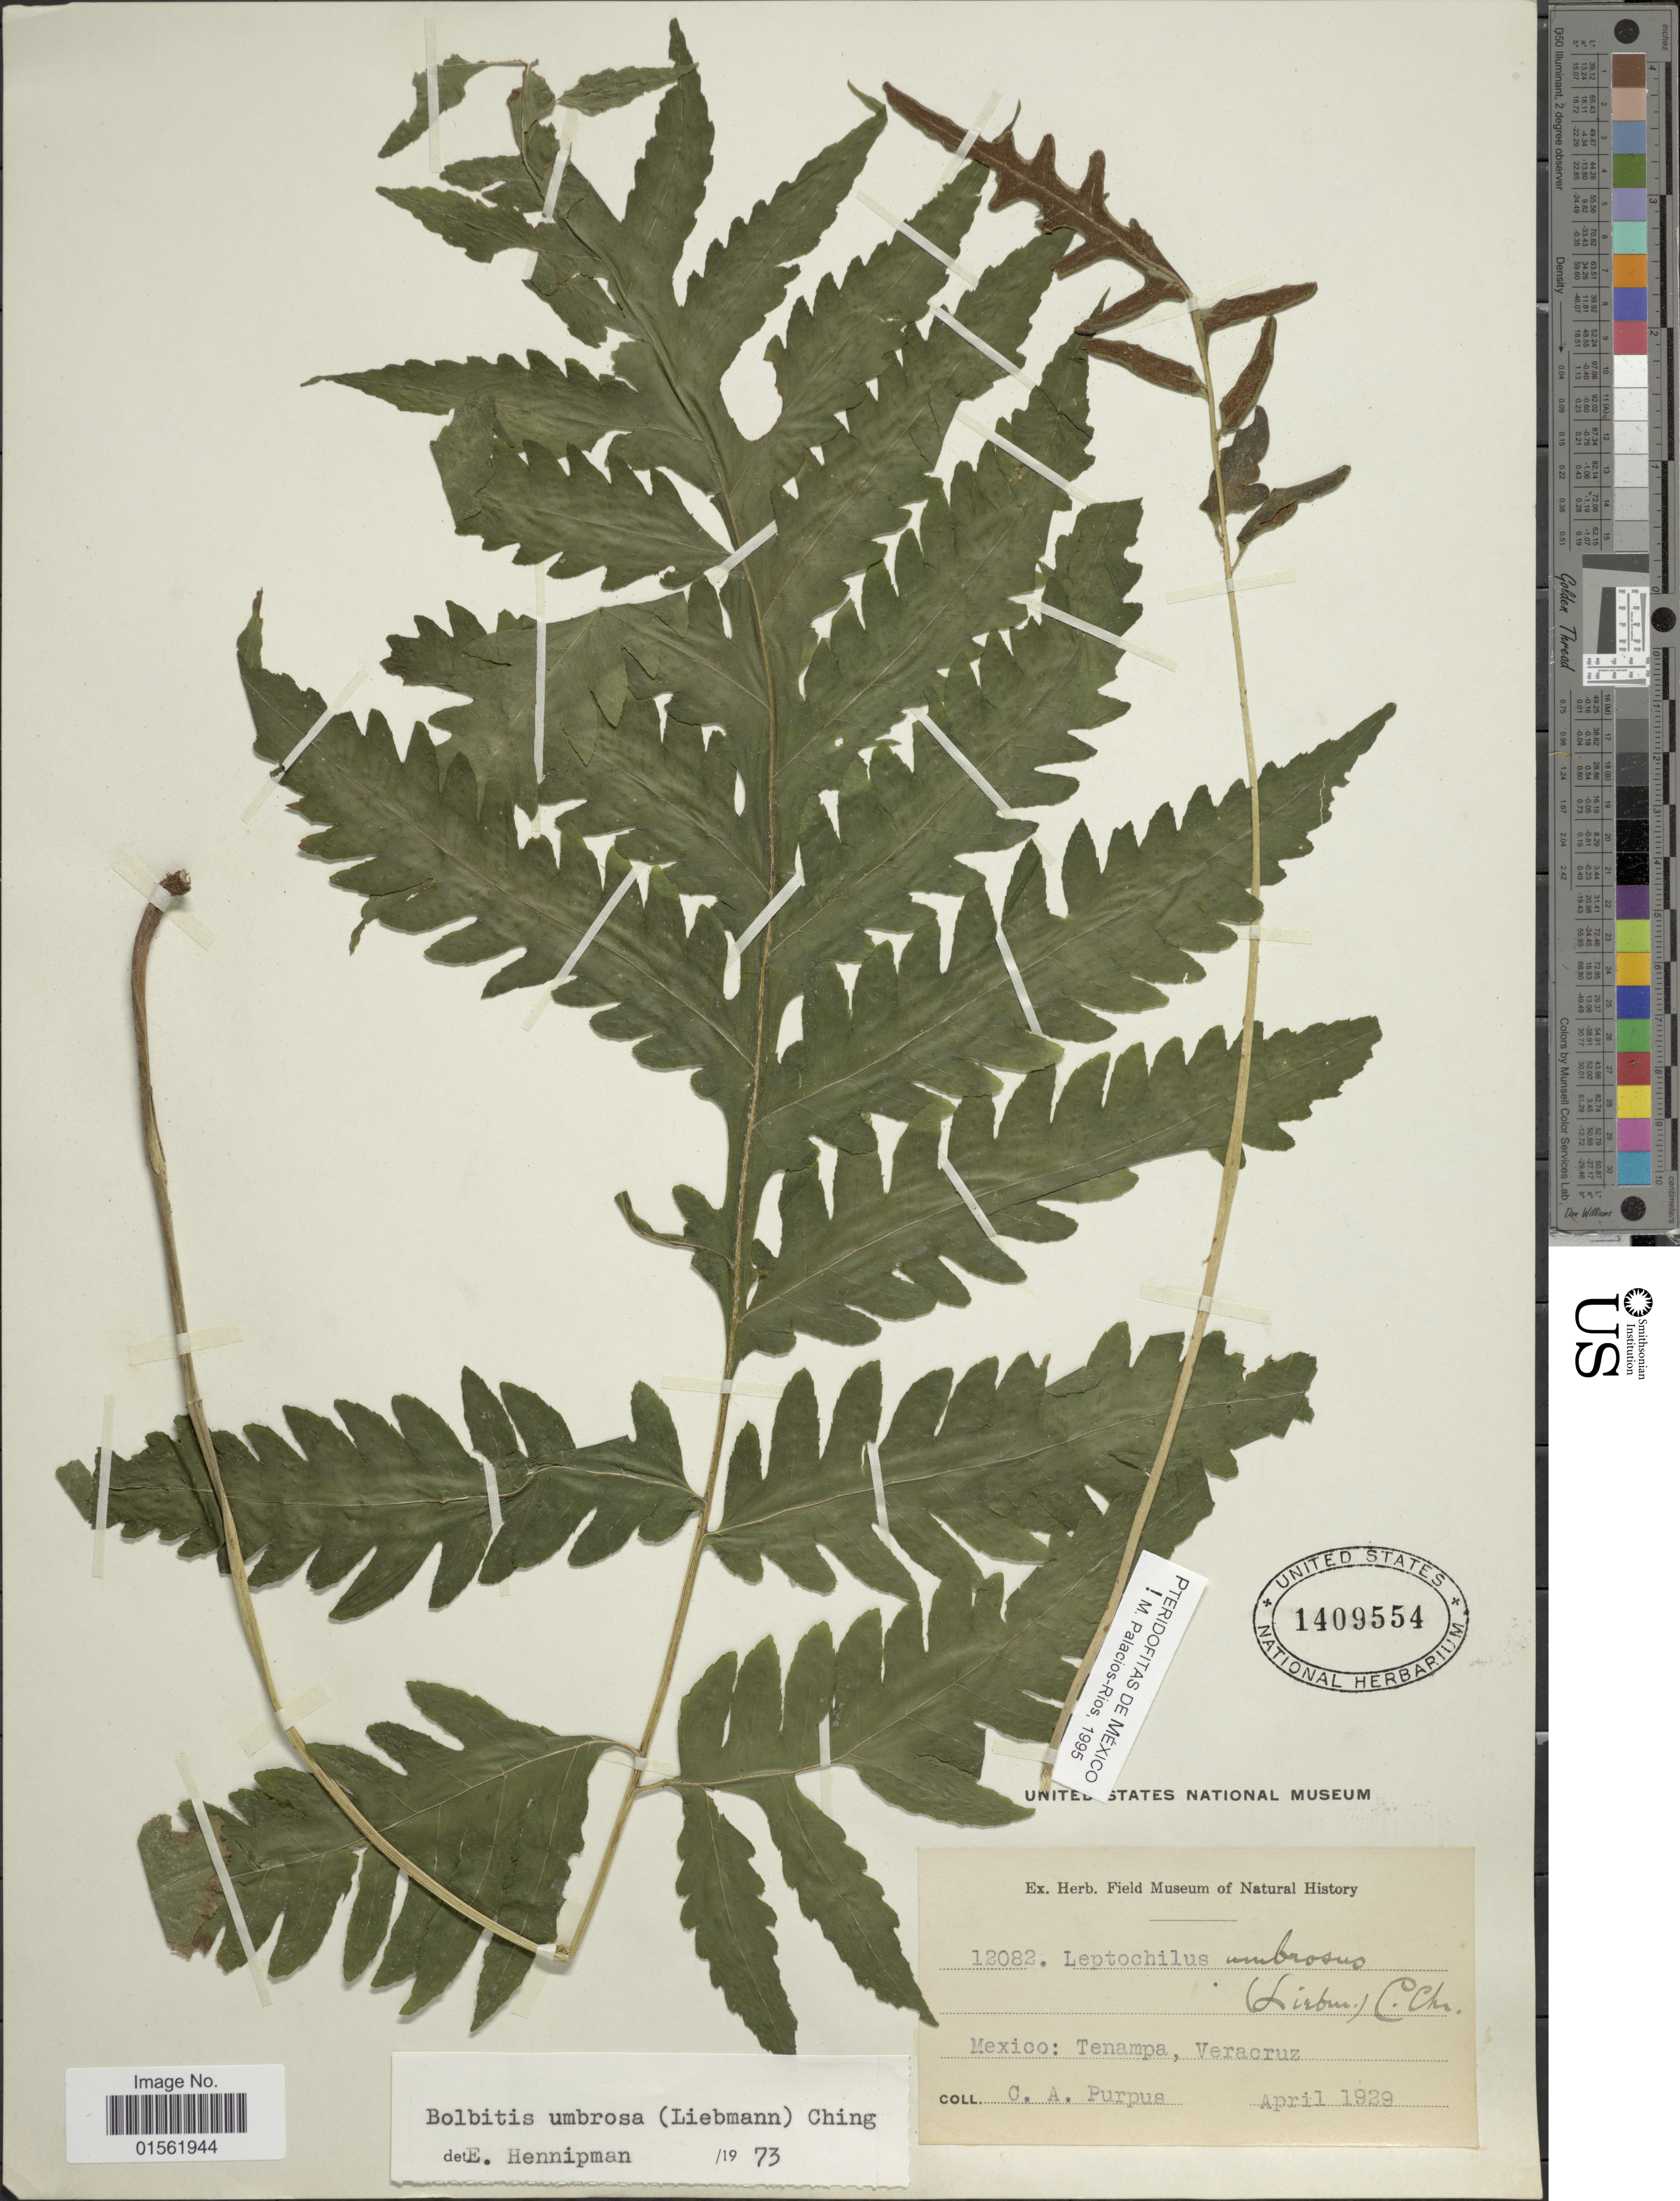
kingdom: Plantae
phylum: Tracheophyta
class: Polypodiopsida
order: Polypodiales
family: Dryopteridaceae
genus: Bolbitis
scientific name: Bolbitis umbrosa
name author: (Liebm.) Ching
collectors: C. A. Purpus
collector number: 12082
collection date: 1929-04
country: Mexico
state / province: Veracruz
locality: Tenampa, Veracruz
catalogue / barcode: US 1409554